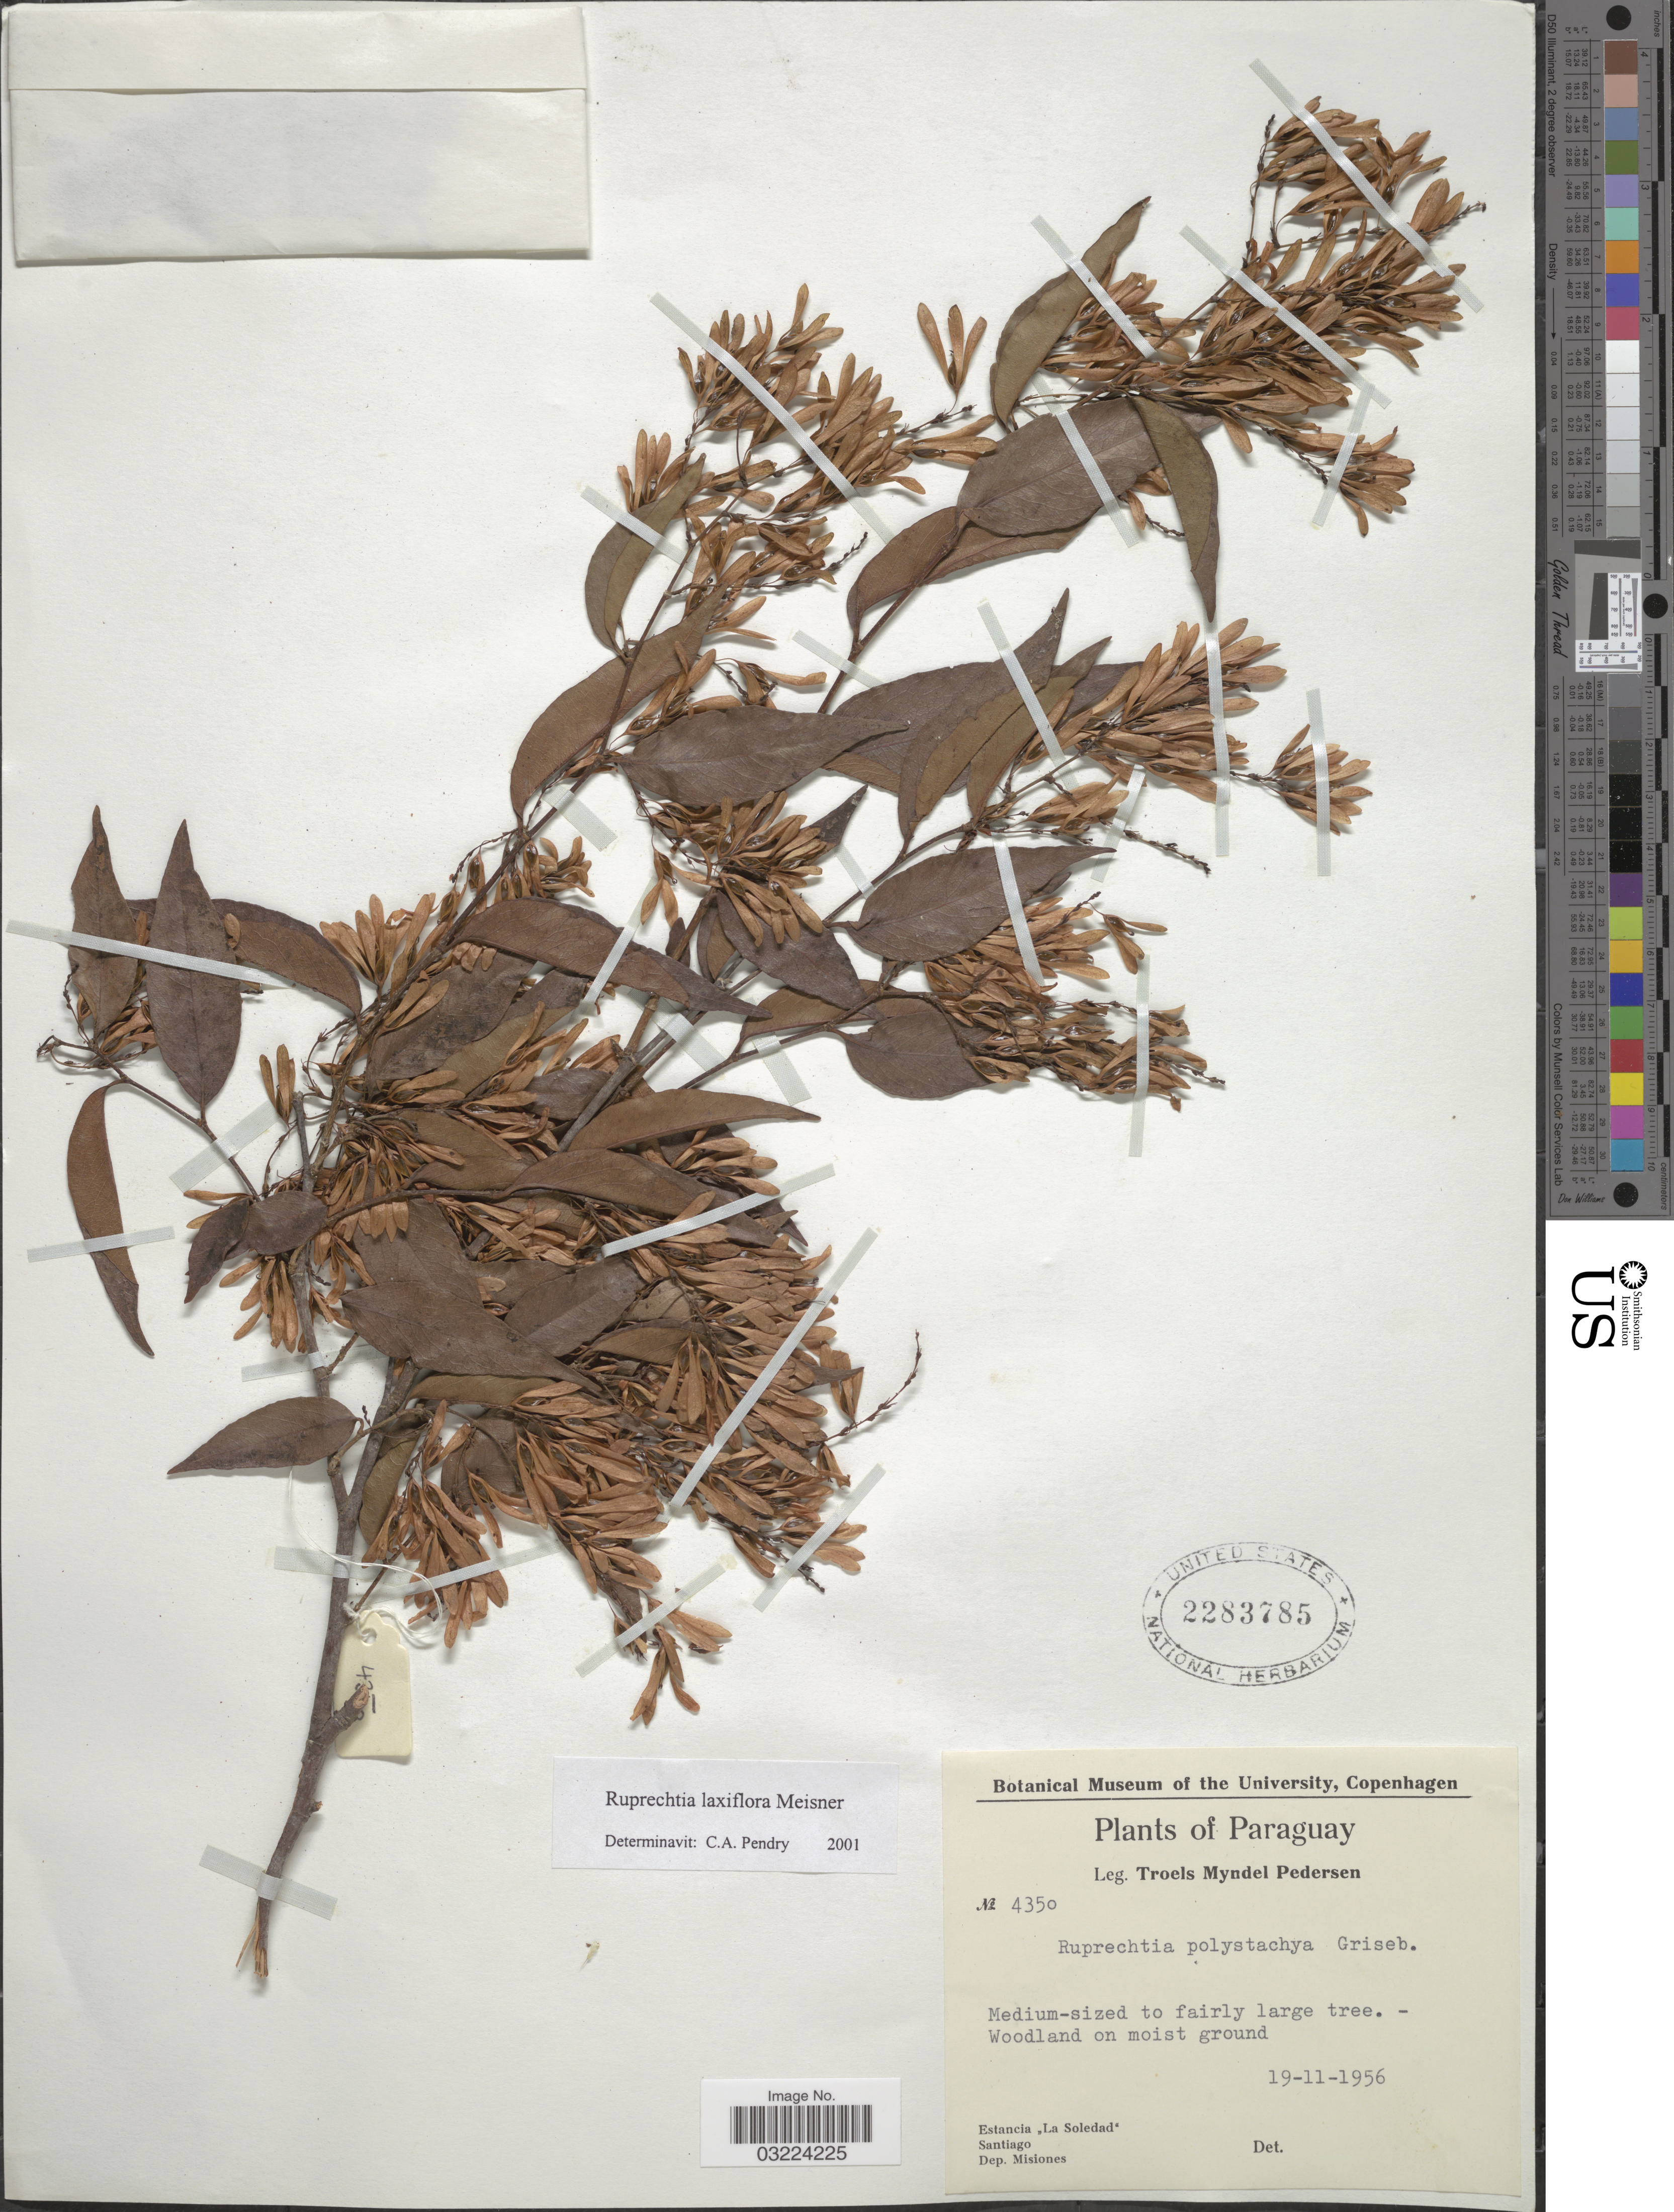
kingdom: Plantae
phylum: Tracheophyta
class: Magnoliopsida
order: Caryophyllales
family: Polygonaceae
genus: Ruprechtia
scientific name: Ruprechtia laxiflora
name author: Meisn.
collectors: T. Pederson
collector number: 4350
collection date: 1956-11-19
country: Paraguay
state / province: Misiones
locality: Estancia "La Soledad". Santiago. Dep. Misiones.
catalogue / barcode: US 2283785